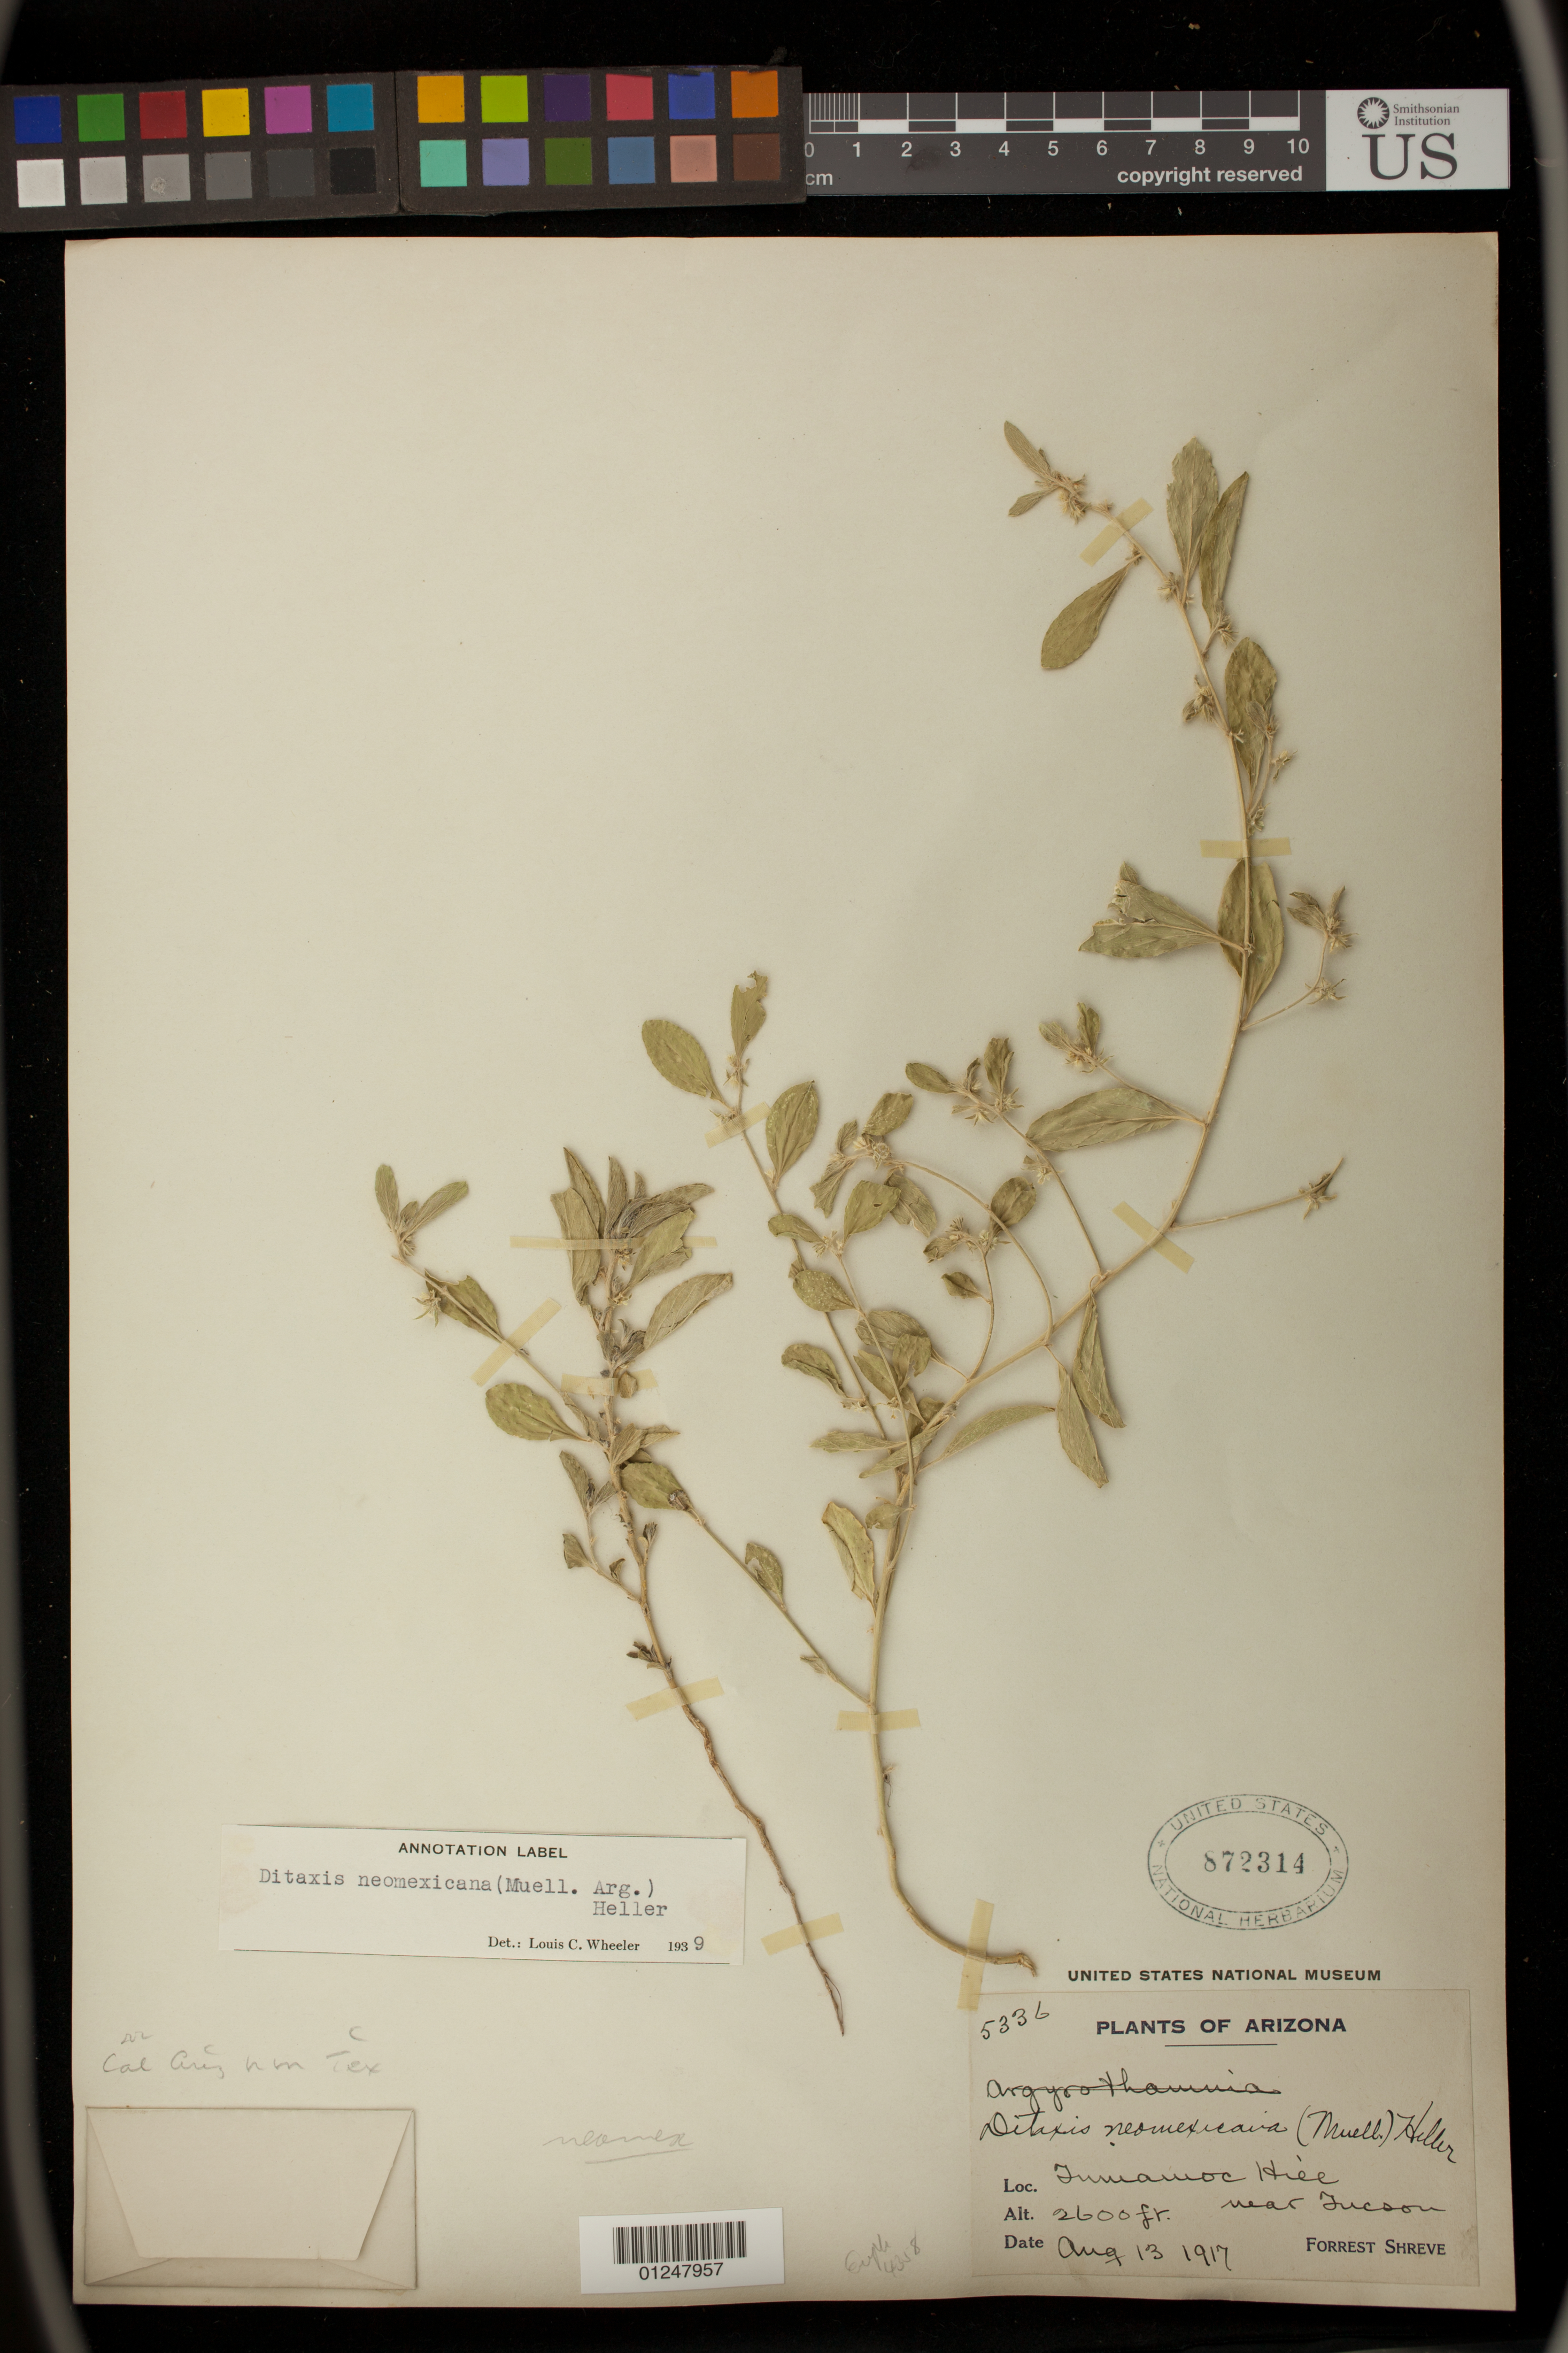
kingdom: Plantae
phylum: Tracheophyta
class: Magnoliopsida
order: Malpighiales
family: Euphorbiaceae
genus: Argythamnia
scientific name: Argythamnia serrata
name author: (Torr.) Müll. Arg.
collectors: F. Shreve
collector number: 5336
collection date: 1917-08-13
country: United States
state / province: Arizona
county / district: Pima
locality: Tumamoc Hill near Tucson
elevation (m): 792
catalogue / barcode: US 872314